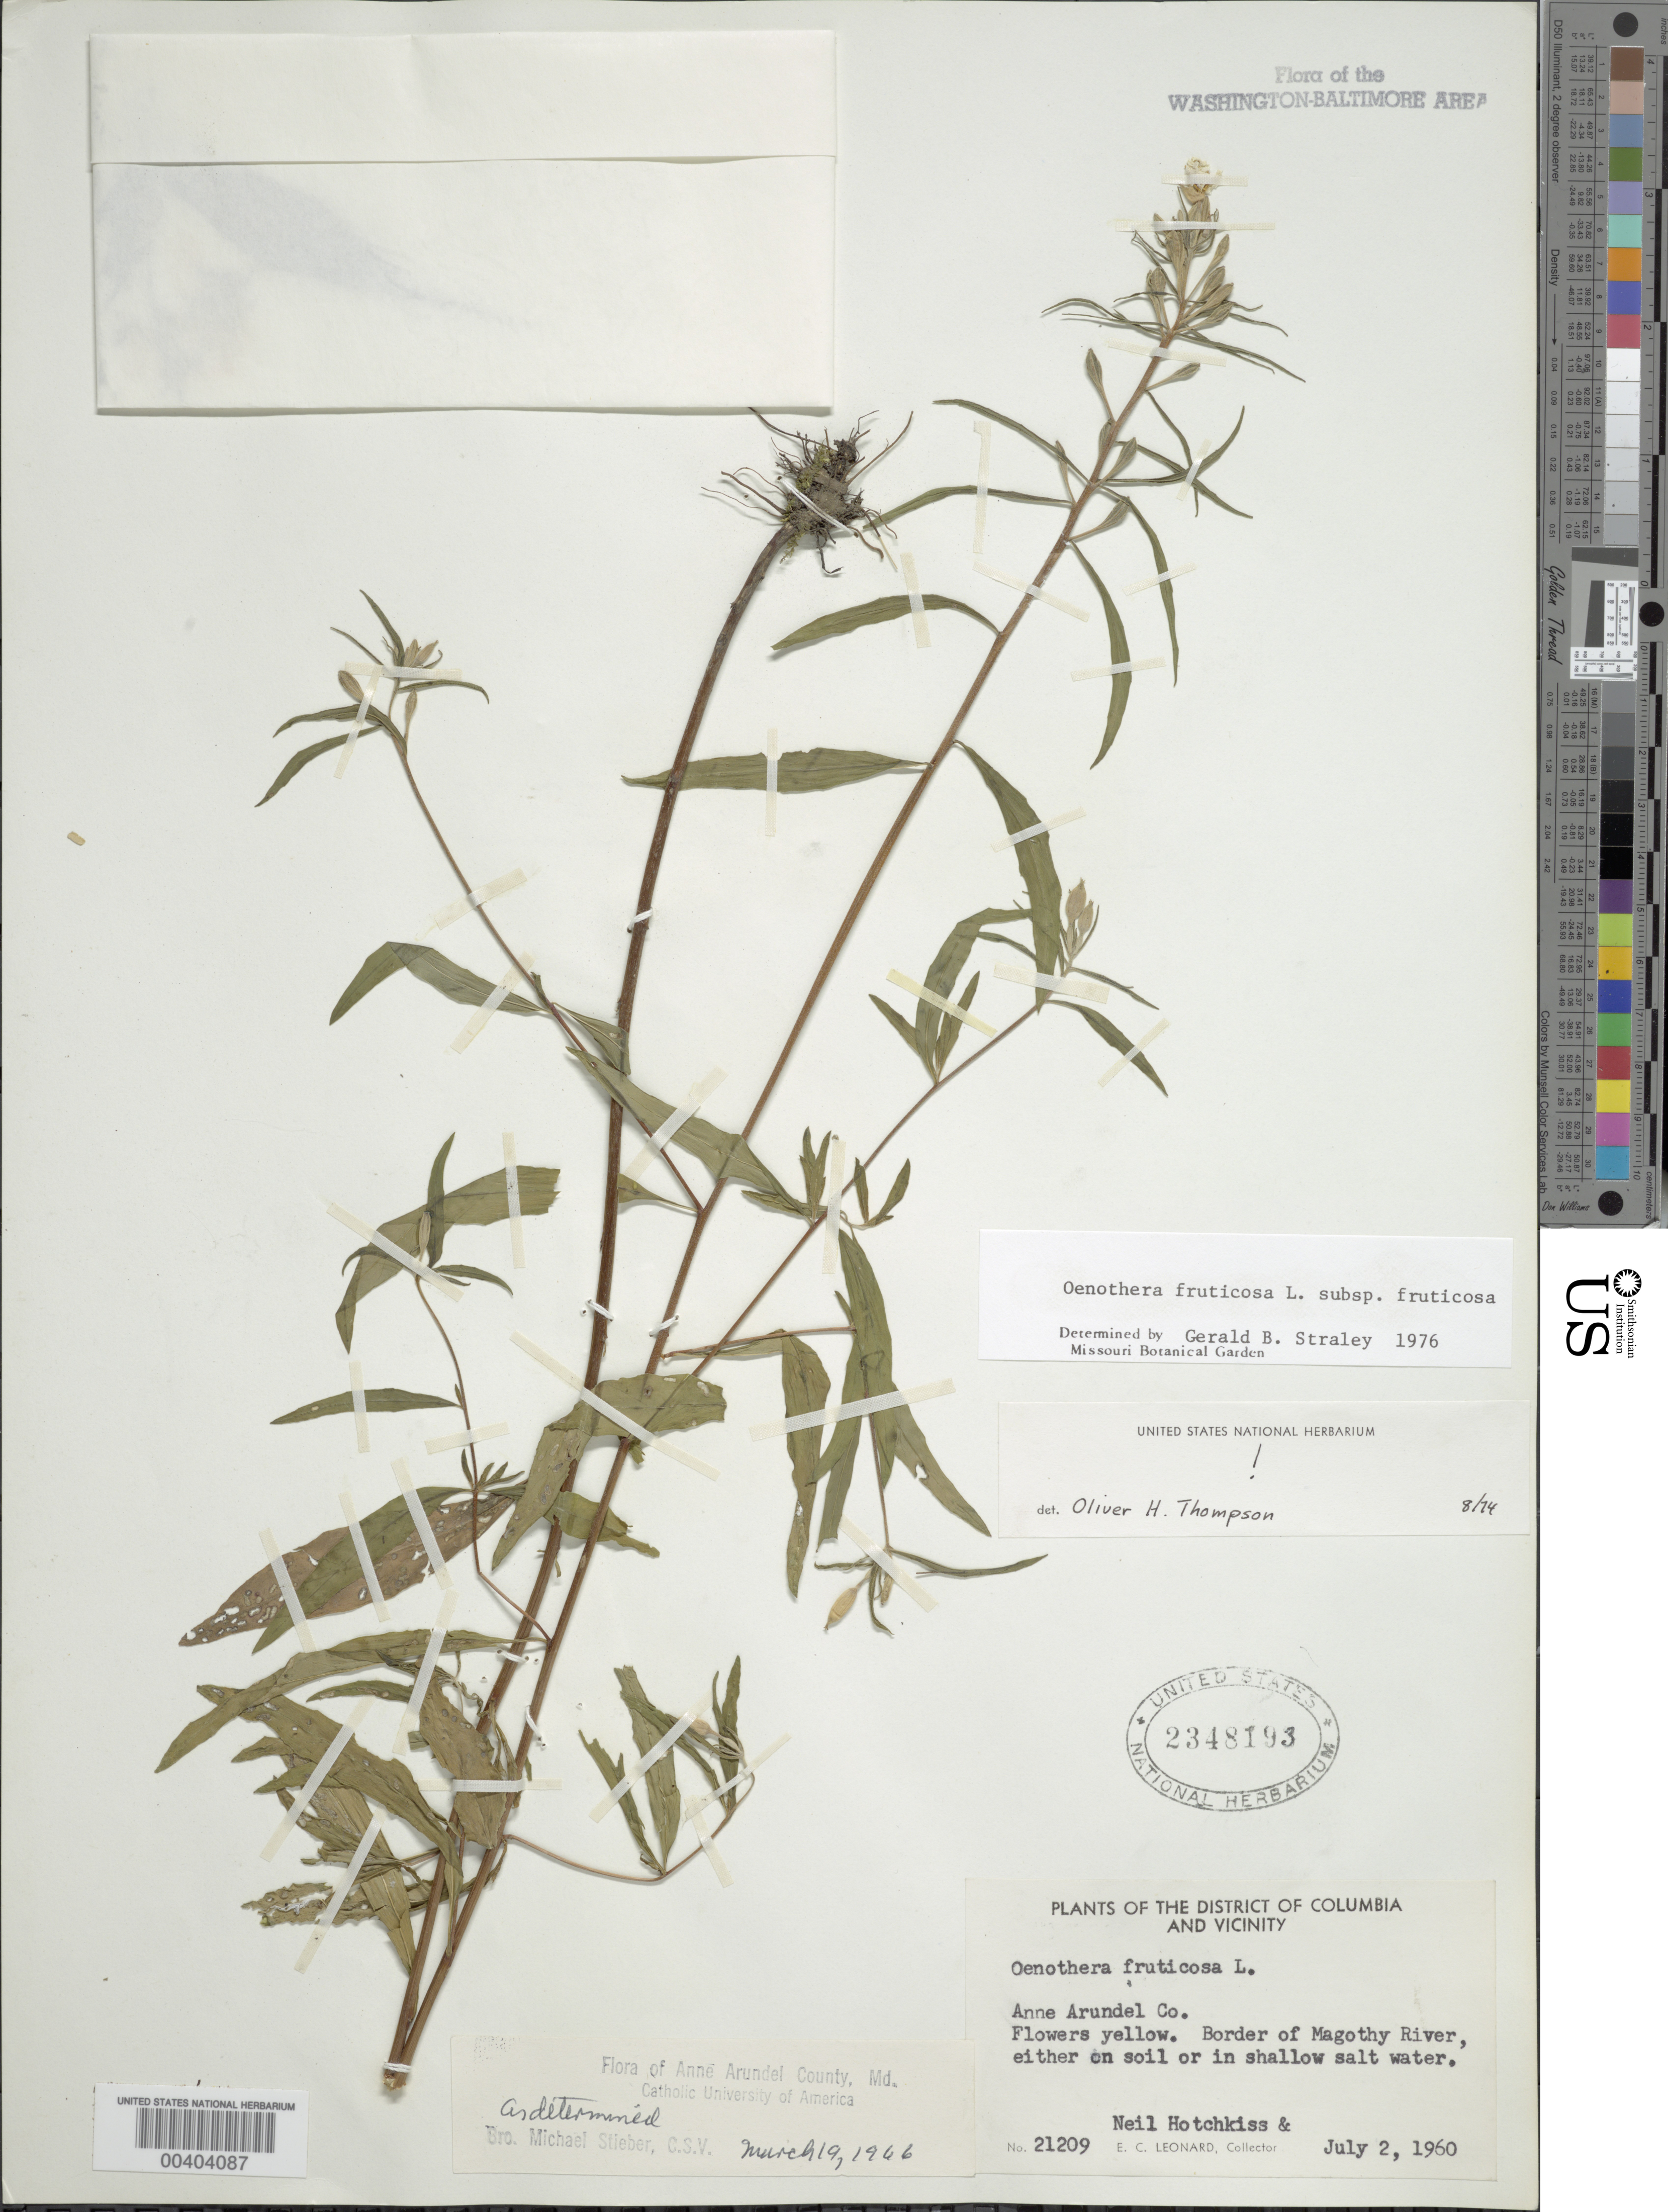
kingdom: Plantae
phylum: Tracheophyta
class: Magnoliopsida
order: Myrtales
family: Onagraceae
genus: Oenothera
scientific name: Oenothera fruticosa subsp. fruticosa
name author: L.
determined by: Straley, G. B.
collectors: N. Hotchkiss & E. C. Leonard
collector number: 21209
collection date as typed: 02 Jul 1960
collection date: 1960-07-02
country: United States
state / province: Maryland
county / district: Anne Arundel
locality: Magothy River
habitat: Border of river, either on soil or in shallow salt water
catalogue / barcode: US 2348193